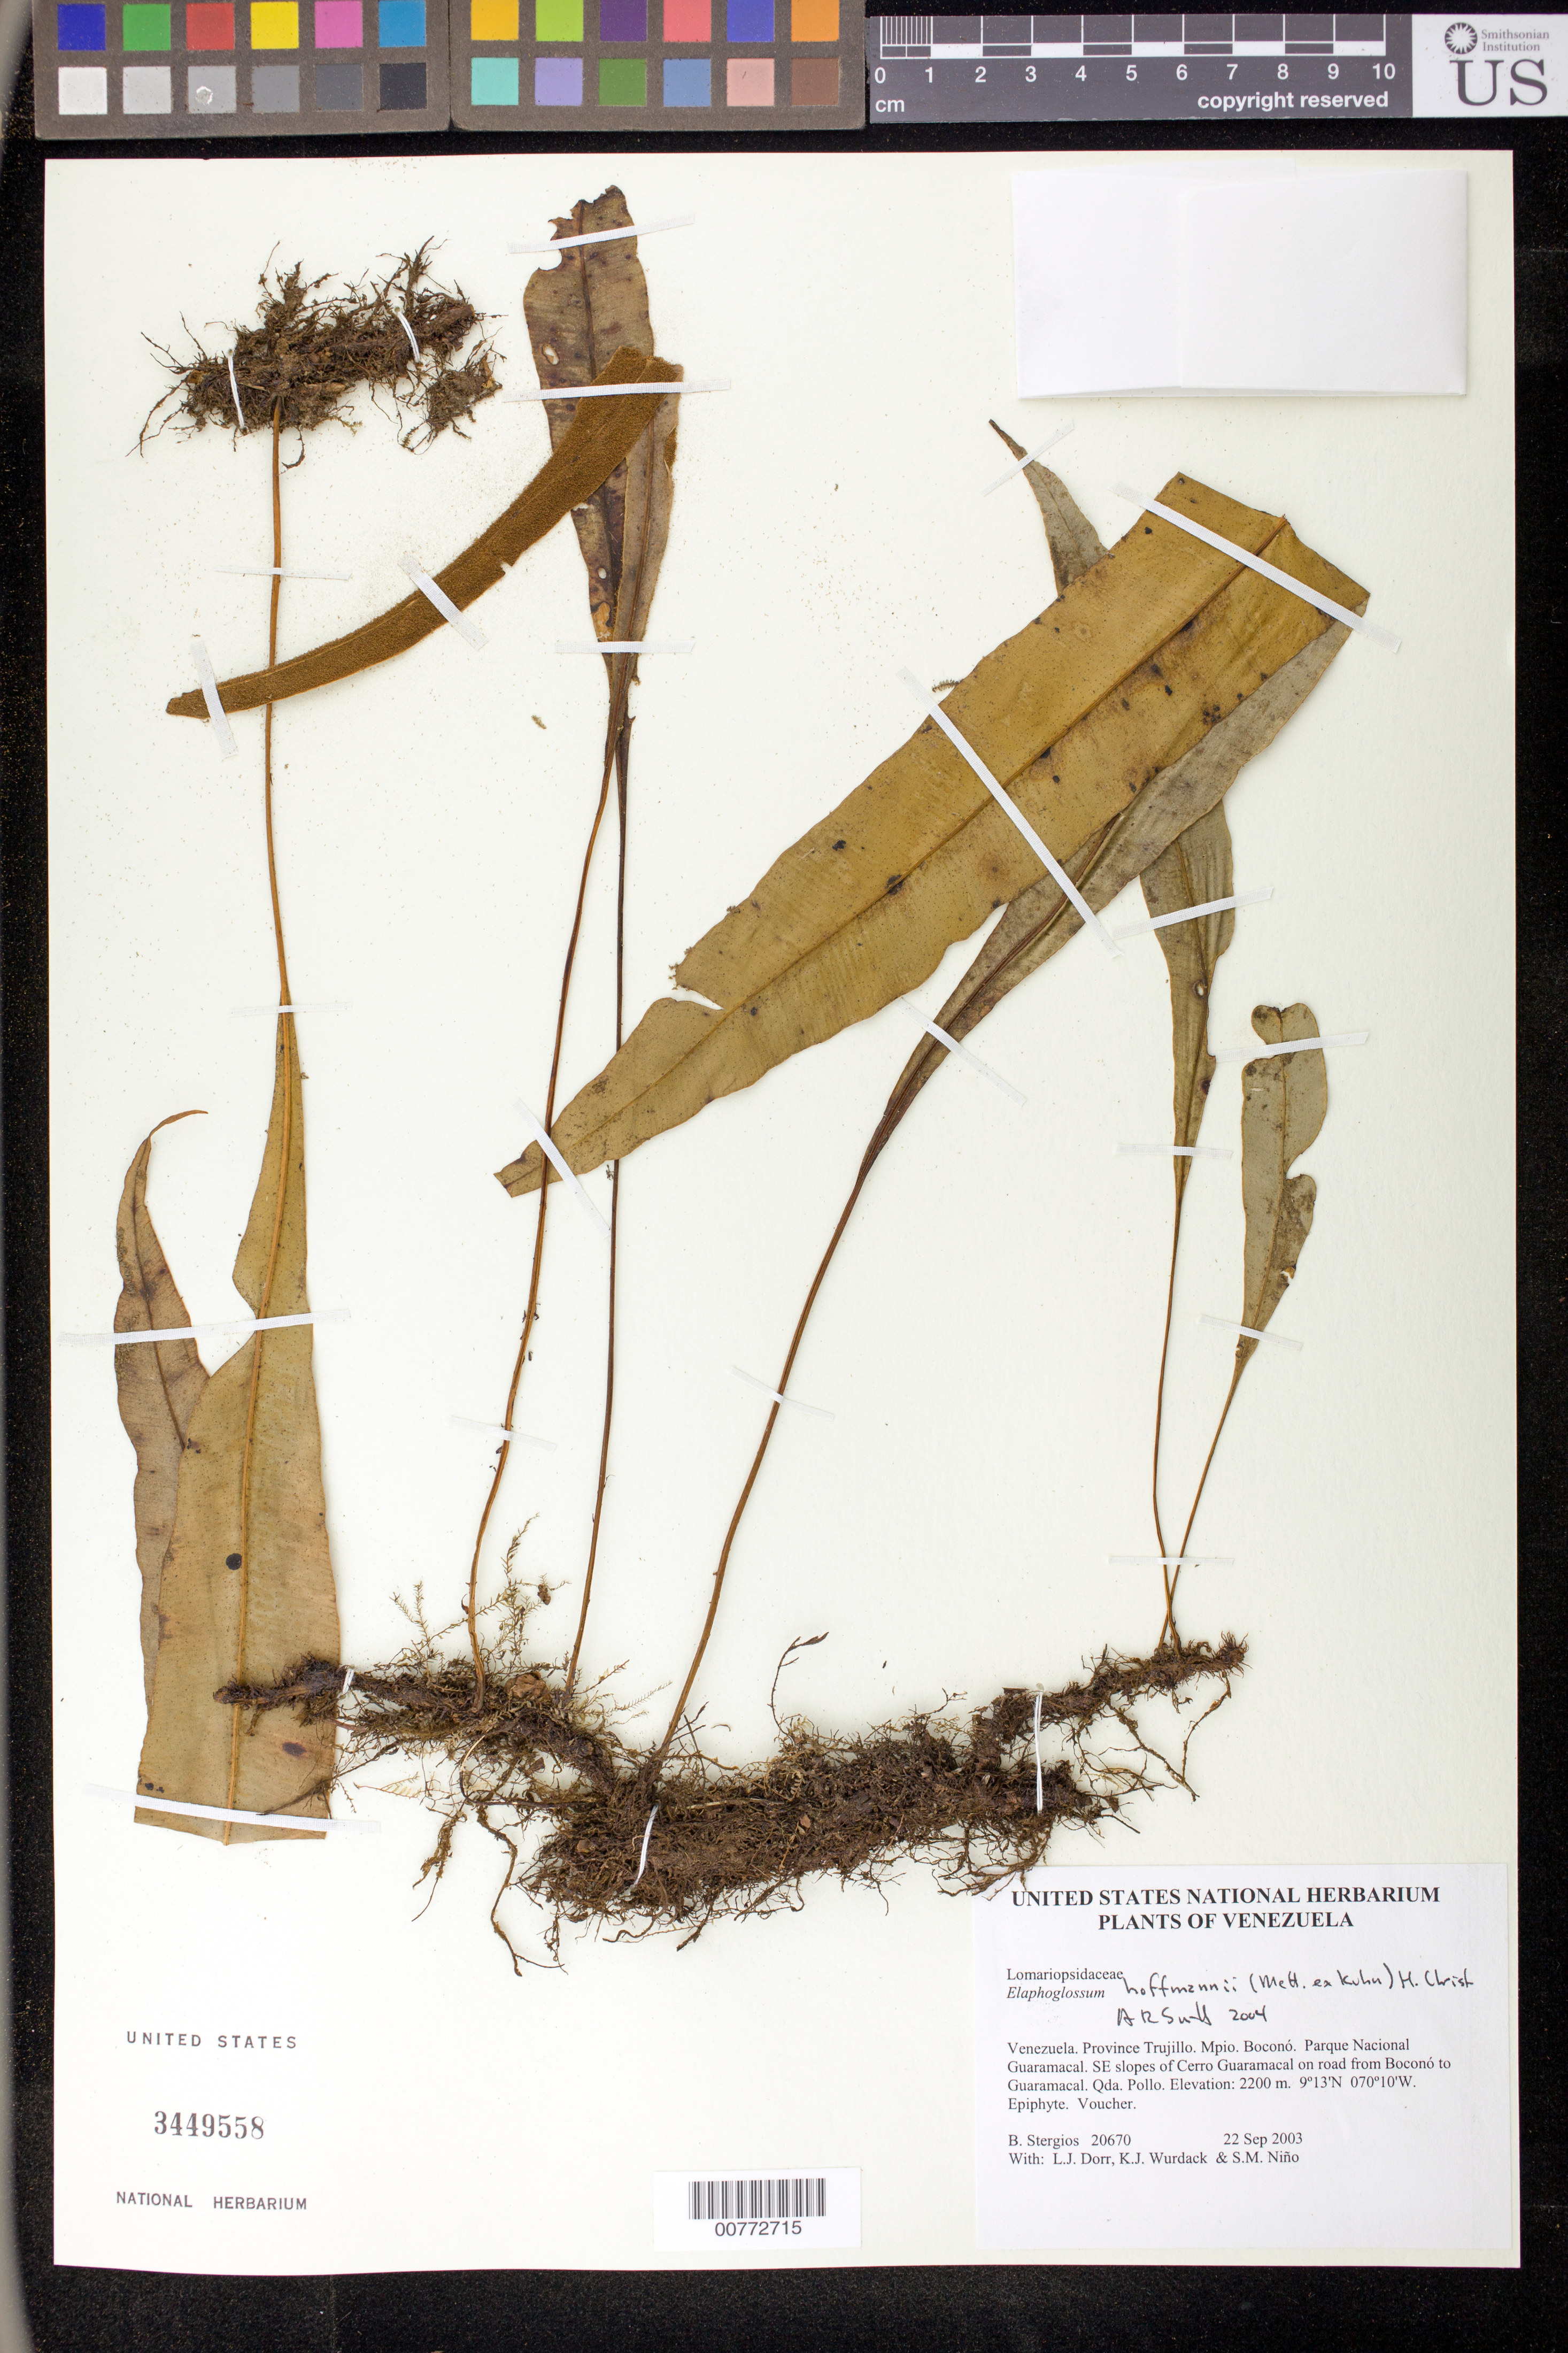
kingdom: Plantae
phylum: Tracheophyta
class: Polypodiopsida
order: Polypodiales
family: Dryopteridaceae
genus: Elaphoglossum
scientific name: Elaphoglossum hoffmannii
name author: (Mett. ex Kuhn) Christ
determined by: Smith, Alan R., (UC)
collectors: B. G. Stergios, L. J. Dorr, K. Wurdack & S. M. Niño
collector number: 20670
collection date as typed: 22 Sep 2003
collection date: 2003-09-22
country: Venezuela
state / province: Trujillo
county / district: Boconó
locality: Parque Nacional Guaramacal. SE slopes of Cerro Guaramacal on road from Boconó to Guaramacal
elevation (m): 2200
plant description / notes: MO, NY, PORT, UC, US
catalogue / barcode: US 3449558